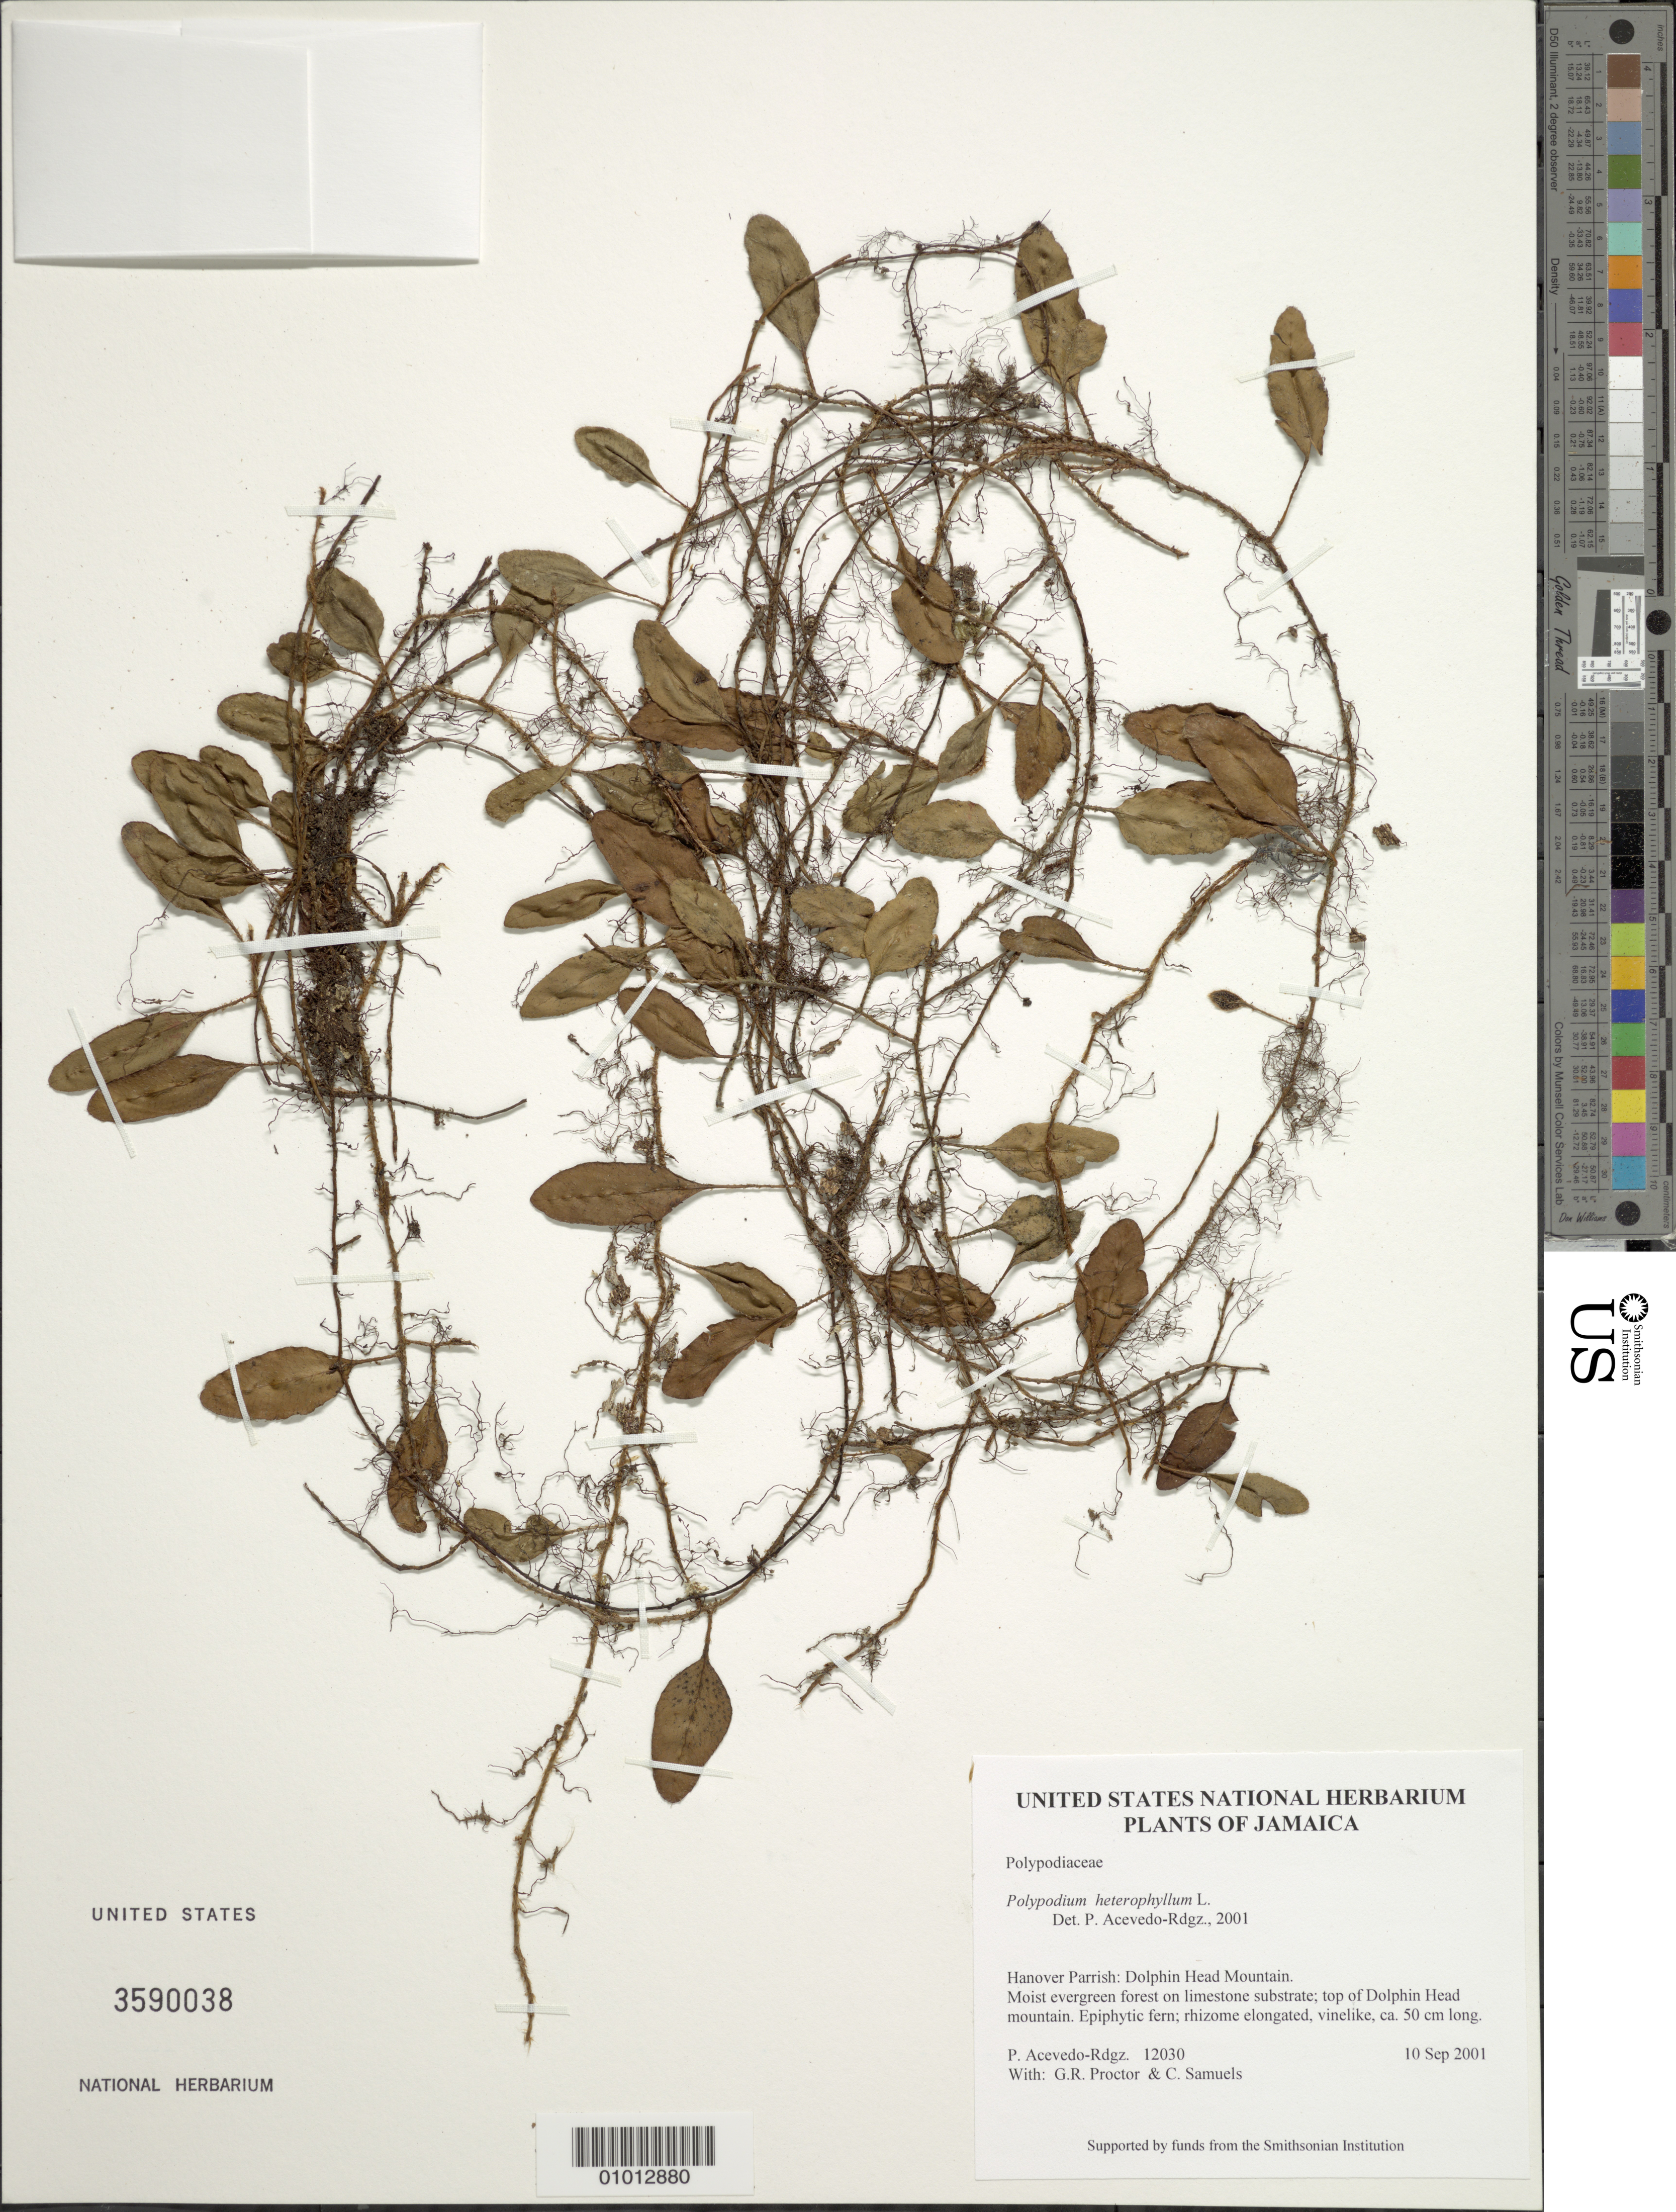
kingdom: Plantae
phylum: Tracheophyta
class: Polypodiopsida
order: Polypodiales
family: Polypodiaceae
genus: Microgramma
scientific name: Microgramma piloselloides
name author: (L.) Copel.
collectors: P. Acevedo-Rodr., G. R. Proctor & C. Samuels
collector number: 12030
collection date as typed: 10 Sep 2001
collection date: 2001-09-10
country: Jamaica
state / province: Hanover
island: Jamaica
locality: Hanover Parrish: Dolphin Head Mountain.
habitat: Moist evergreen forest on limestone substrate; top of Dolphin Head mountain.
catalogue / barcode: US 3590038